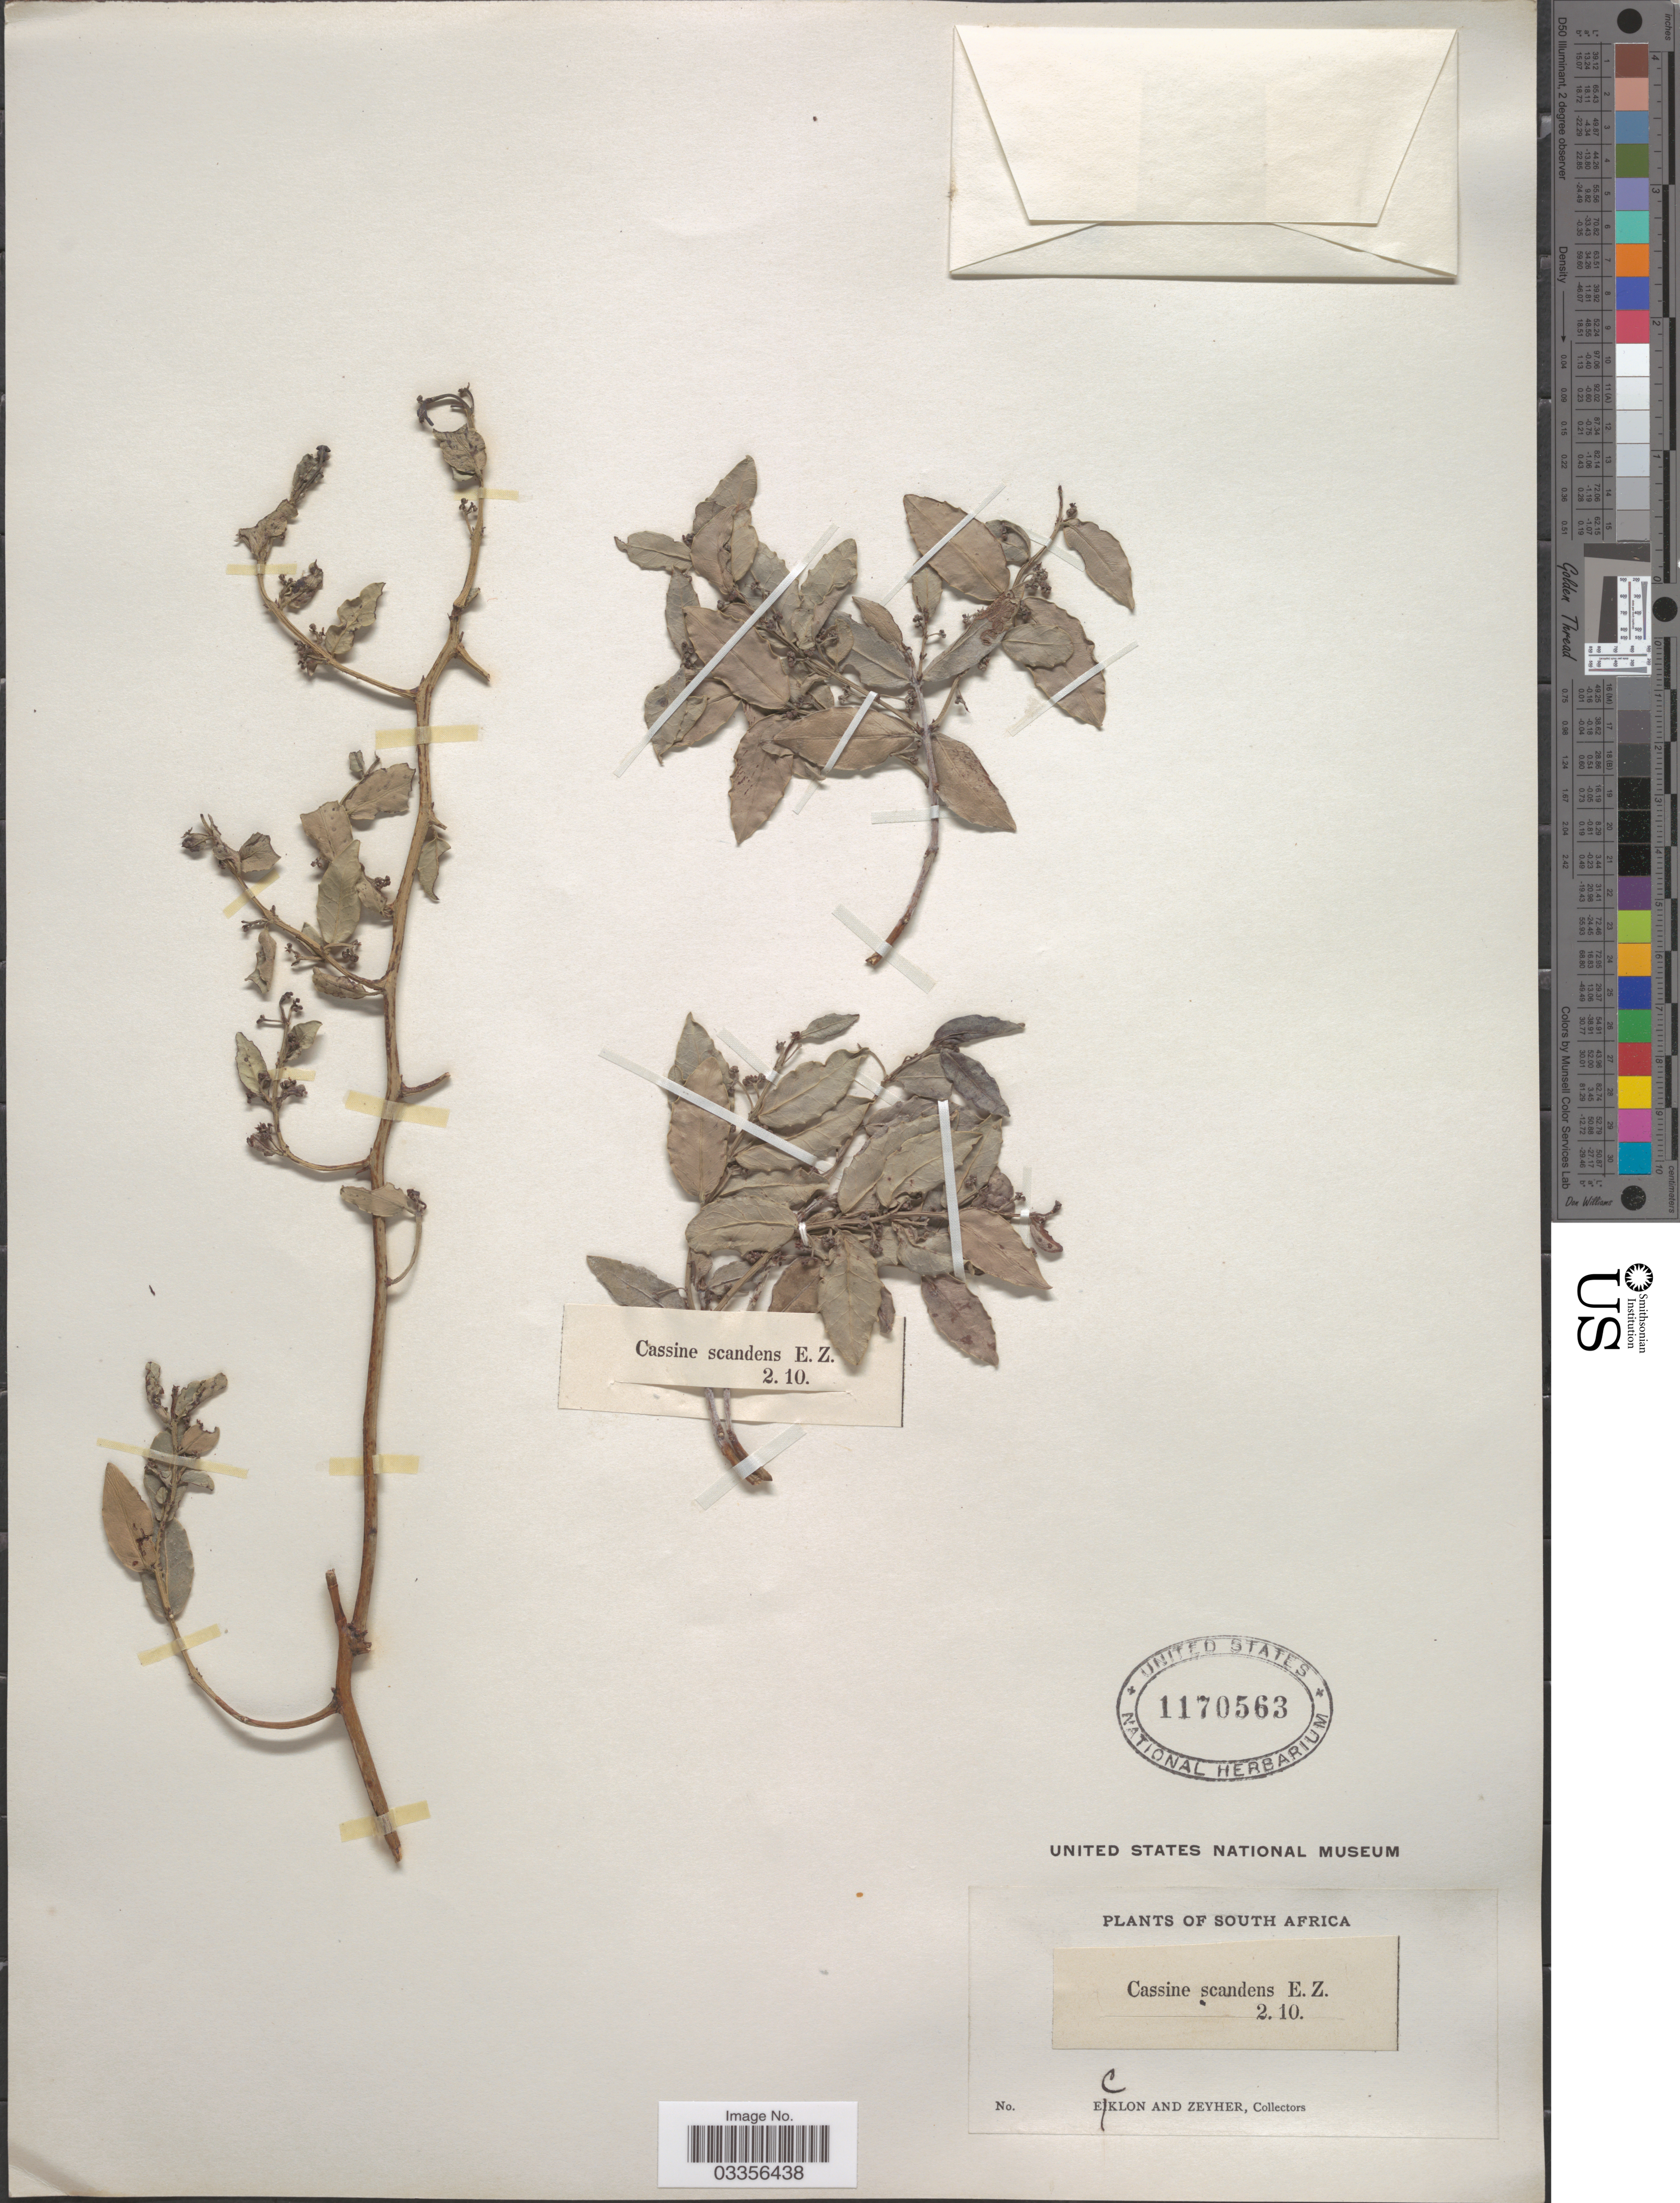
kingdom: Plantae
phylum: Tracheophyta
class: Magnoliopsida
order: Celastrales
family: Celastraceae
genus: Lauridia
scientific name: Lauridia tetragona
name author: (L. f.) R.H. Archer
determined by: Strong, Mark T., (BOT), Smithsonian Institution - National Museum of Natural History (UNITED STATES)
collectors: -. Ecklon & -. Zeyher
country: South Africa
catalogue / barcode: US 1170563